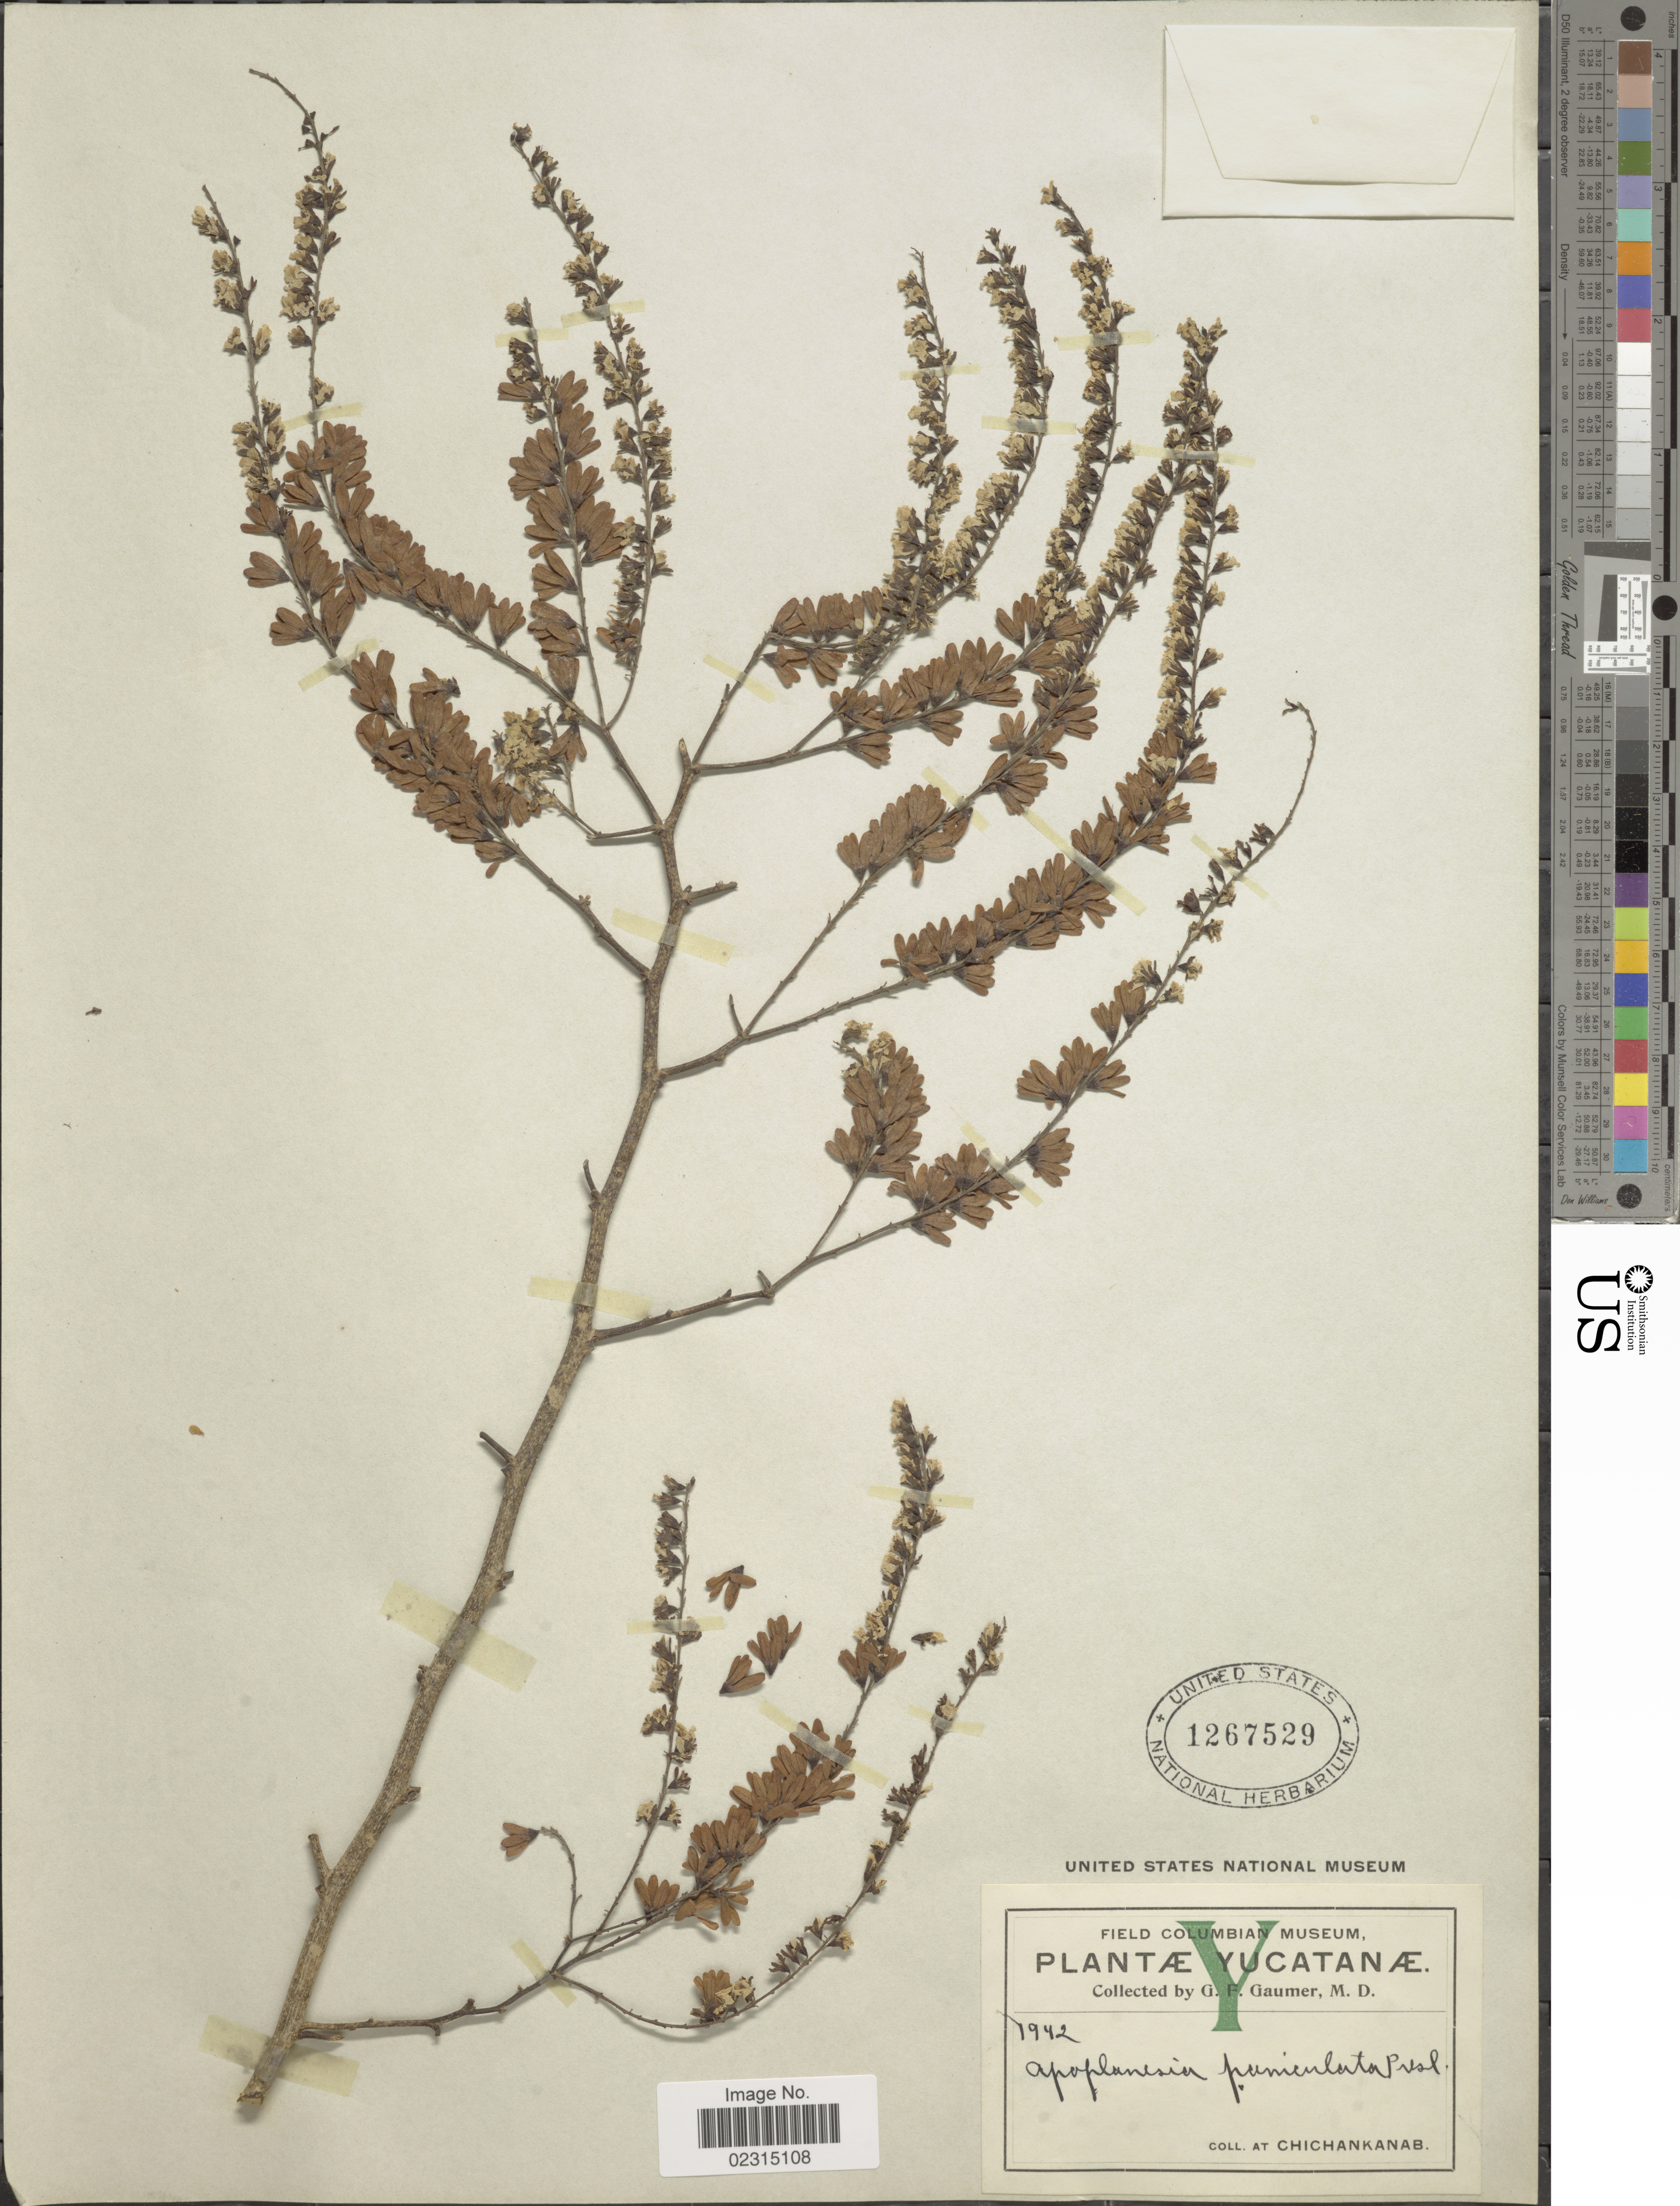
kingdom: Plantae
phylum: Tracheophyta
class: Magnoliopsida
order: Fabales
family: Fabaceae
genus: Apoplanesia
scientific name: Apoplanesia paniculata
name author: C. Presl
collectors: G. F. Gaumer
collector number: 1942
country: Mexico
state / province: Yucatán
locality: At Chichankanab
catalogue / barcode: US 1267529